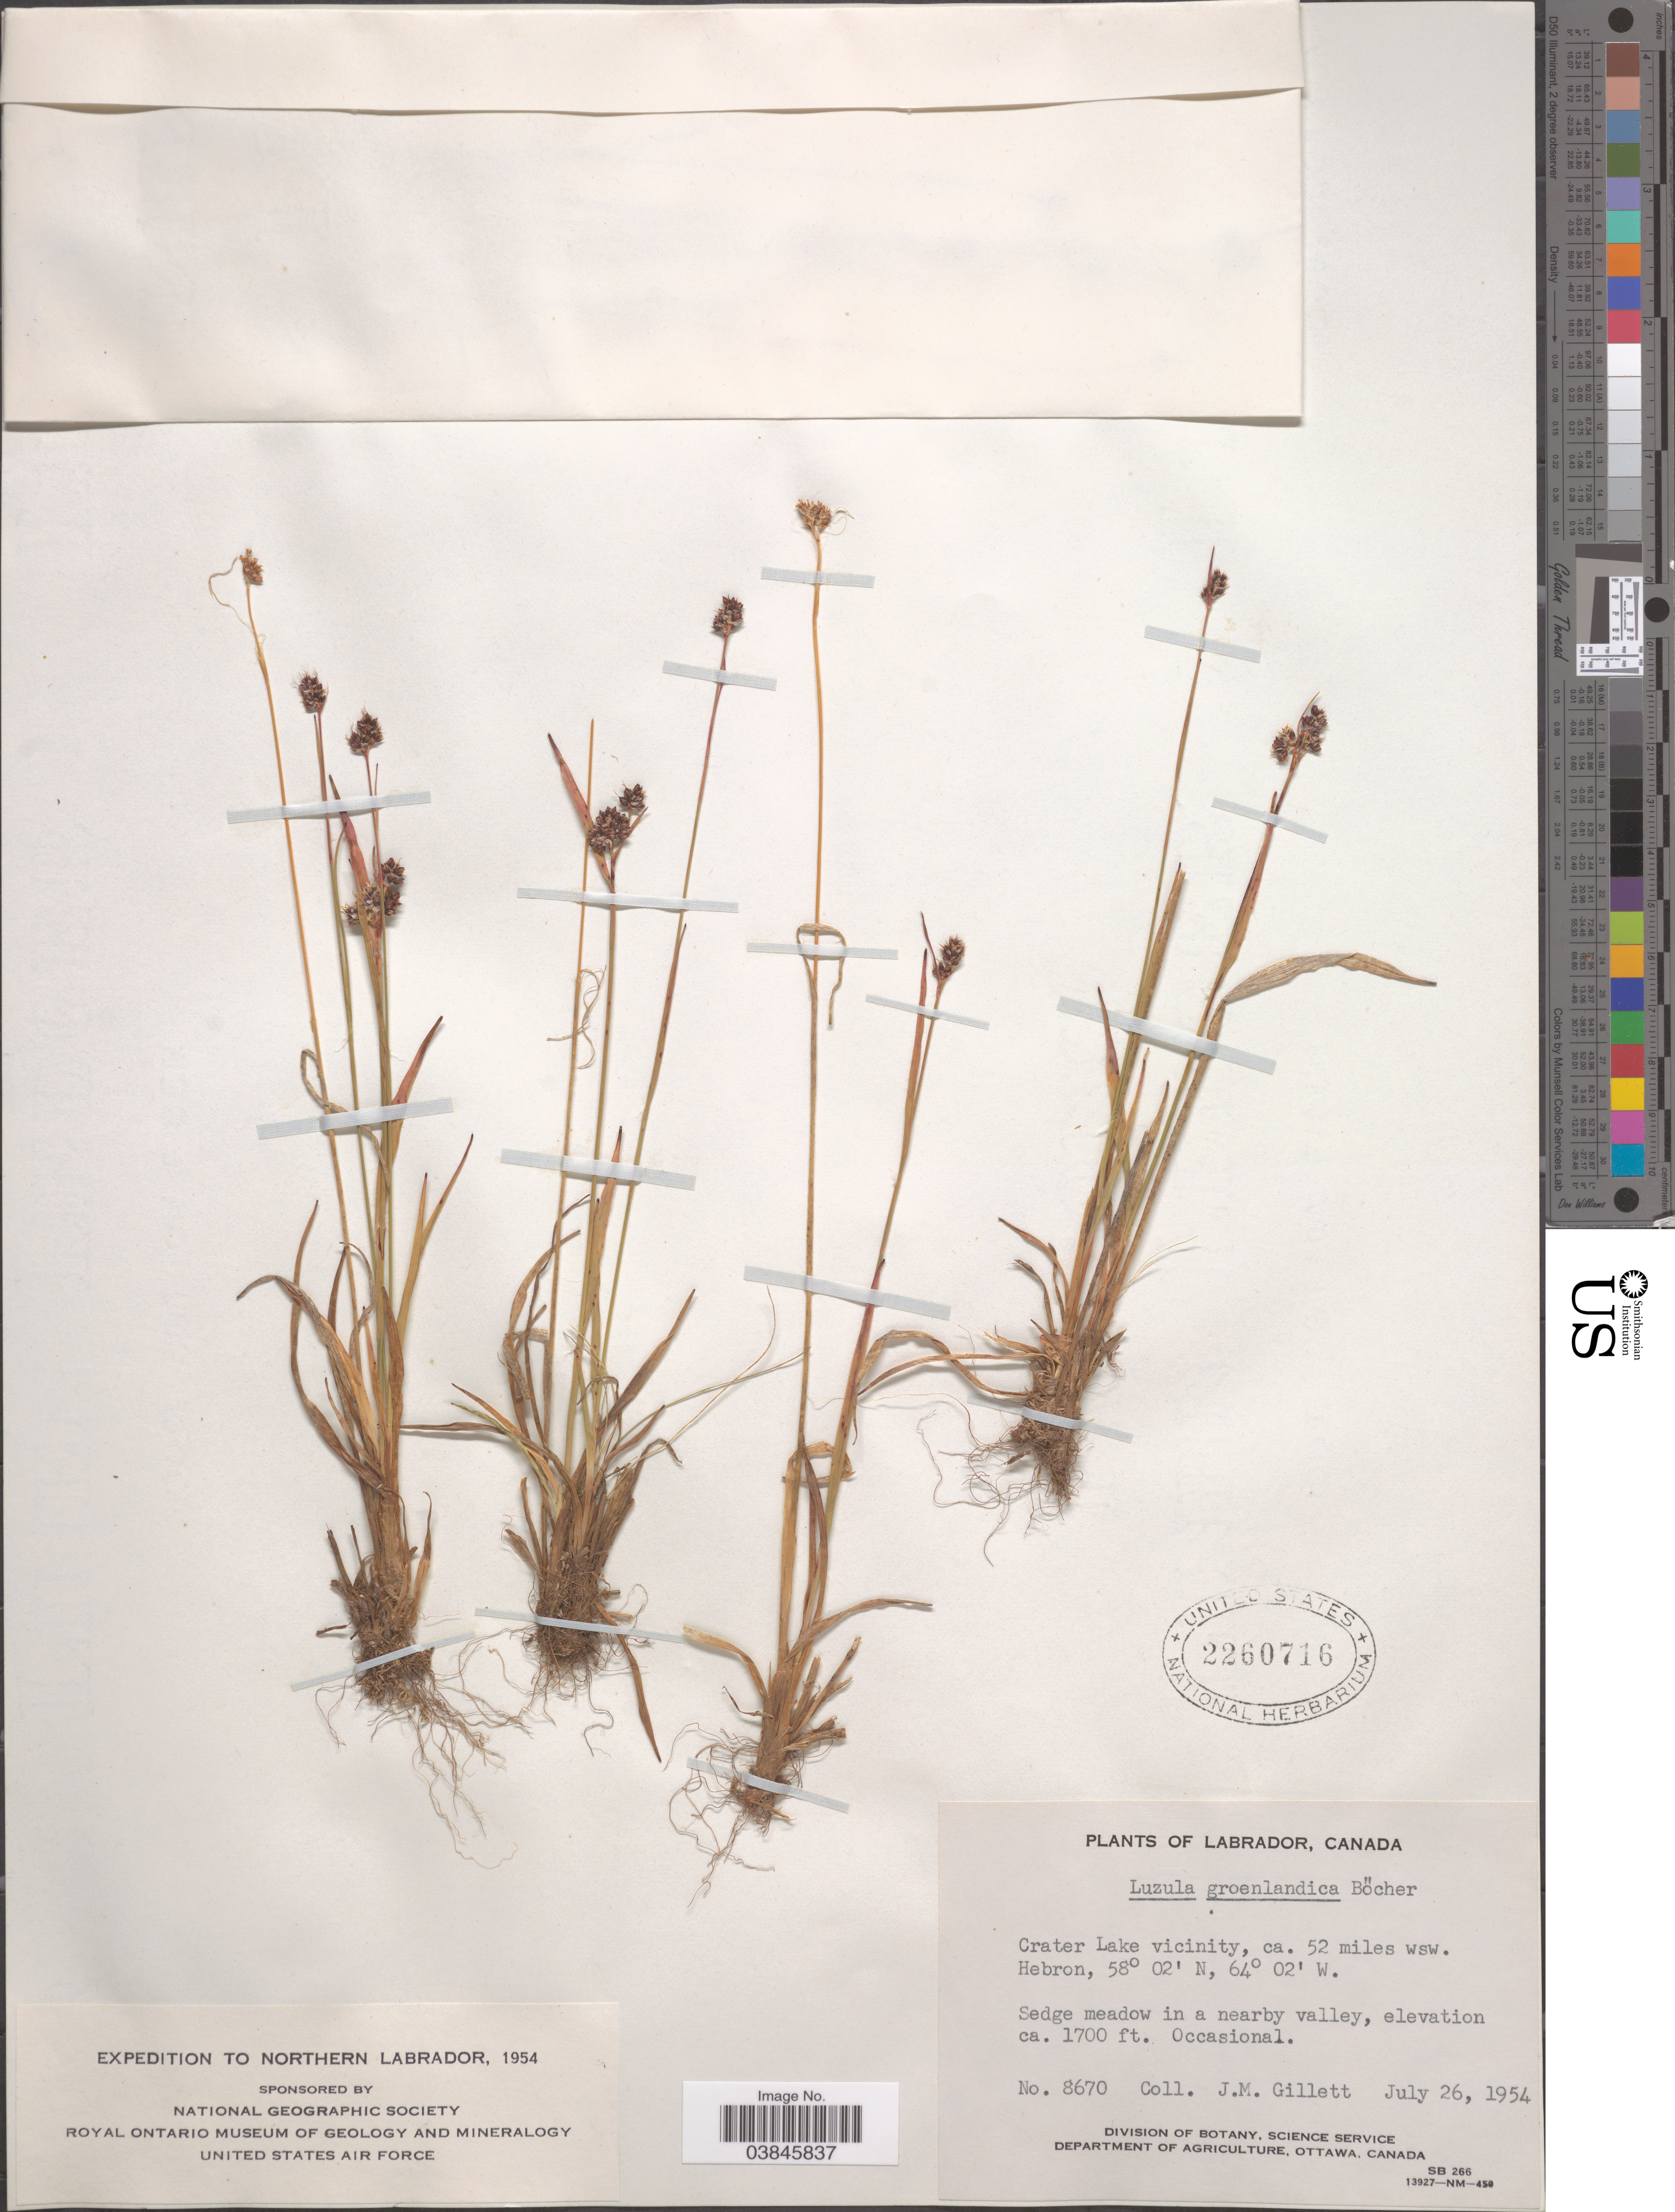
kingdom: Plantae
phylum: Tracheophyta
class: Liliopsida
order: Poales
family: Juncaceae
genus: Luzula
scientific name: Luzula groenlandica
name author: Böcher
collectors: J. M. Gillett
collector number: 8670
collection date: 1954-07-26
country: Canada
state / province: Newfoundland and Labrador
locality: Northern Labrador. Crater Lake vicinity, ca. 52 miles wsw. Hebron.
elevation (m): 518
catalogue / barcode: US 2260716